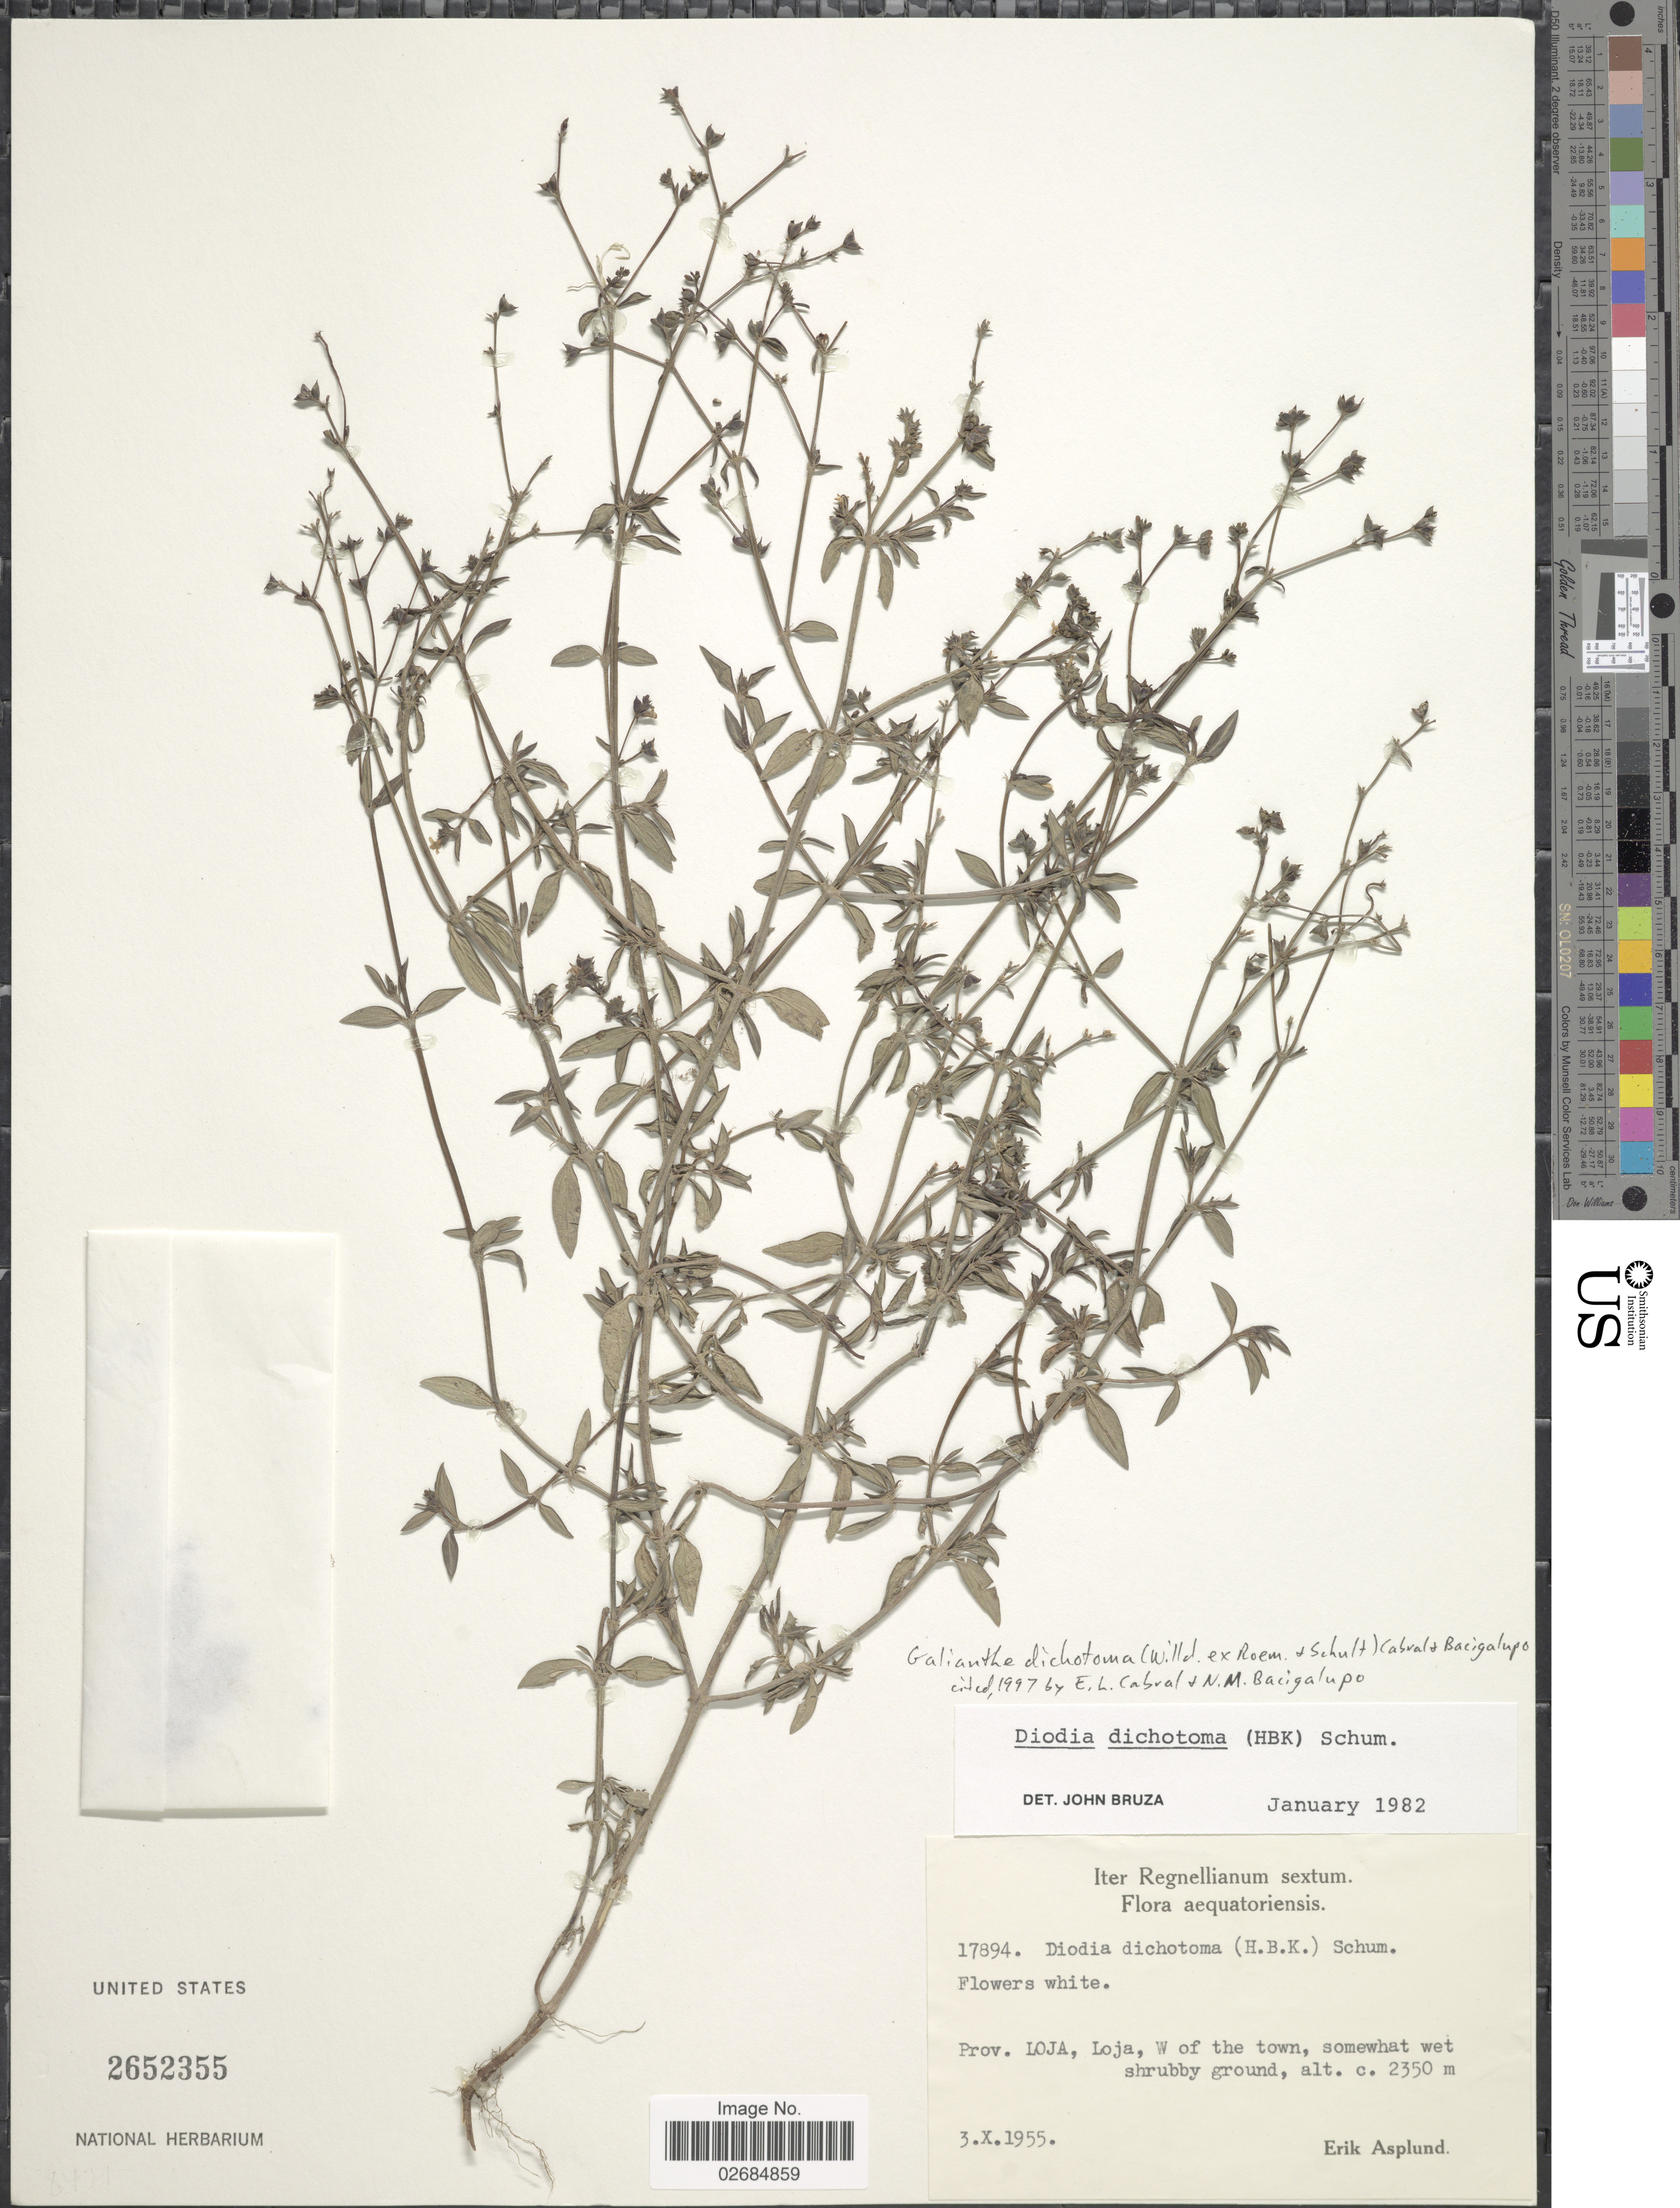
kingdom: Plantae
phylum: Tracheophyta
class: Magnoliopsida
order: Gentianales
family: Rubiaceae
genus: Galianthe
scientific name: Galianthe dichotoma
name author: (Willd.) E.L. Cabral & Bacigalupo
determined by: Kirkbride, J. H.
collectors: E. Asplund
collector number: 17894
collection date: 1955-10-03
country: Ecuador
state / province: Loja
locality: Aequatoriensis. Loja, W of the town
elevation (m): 2350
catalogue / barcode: US 2652355